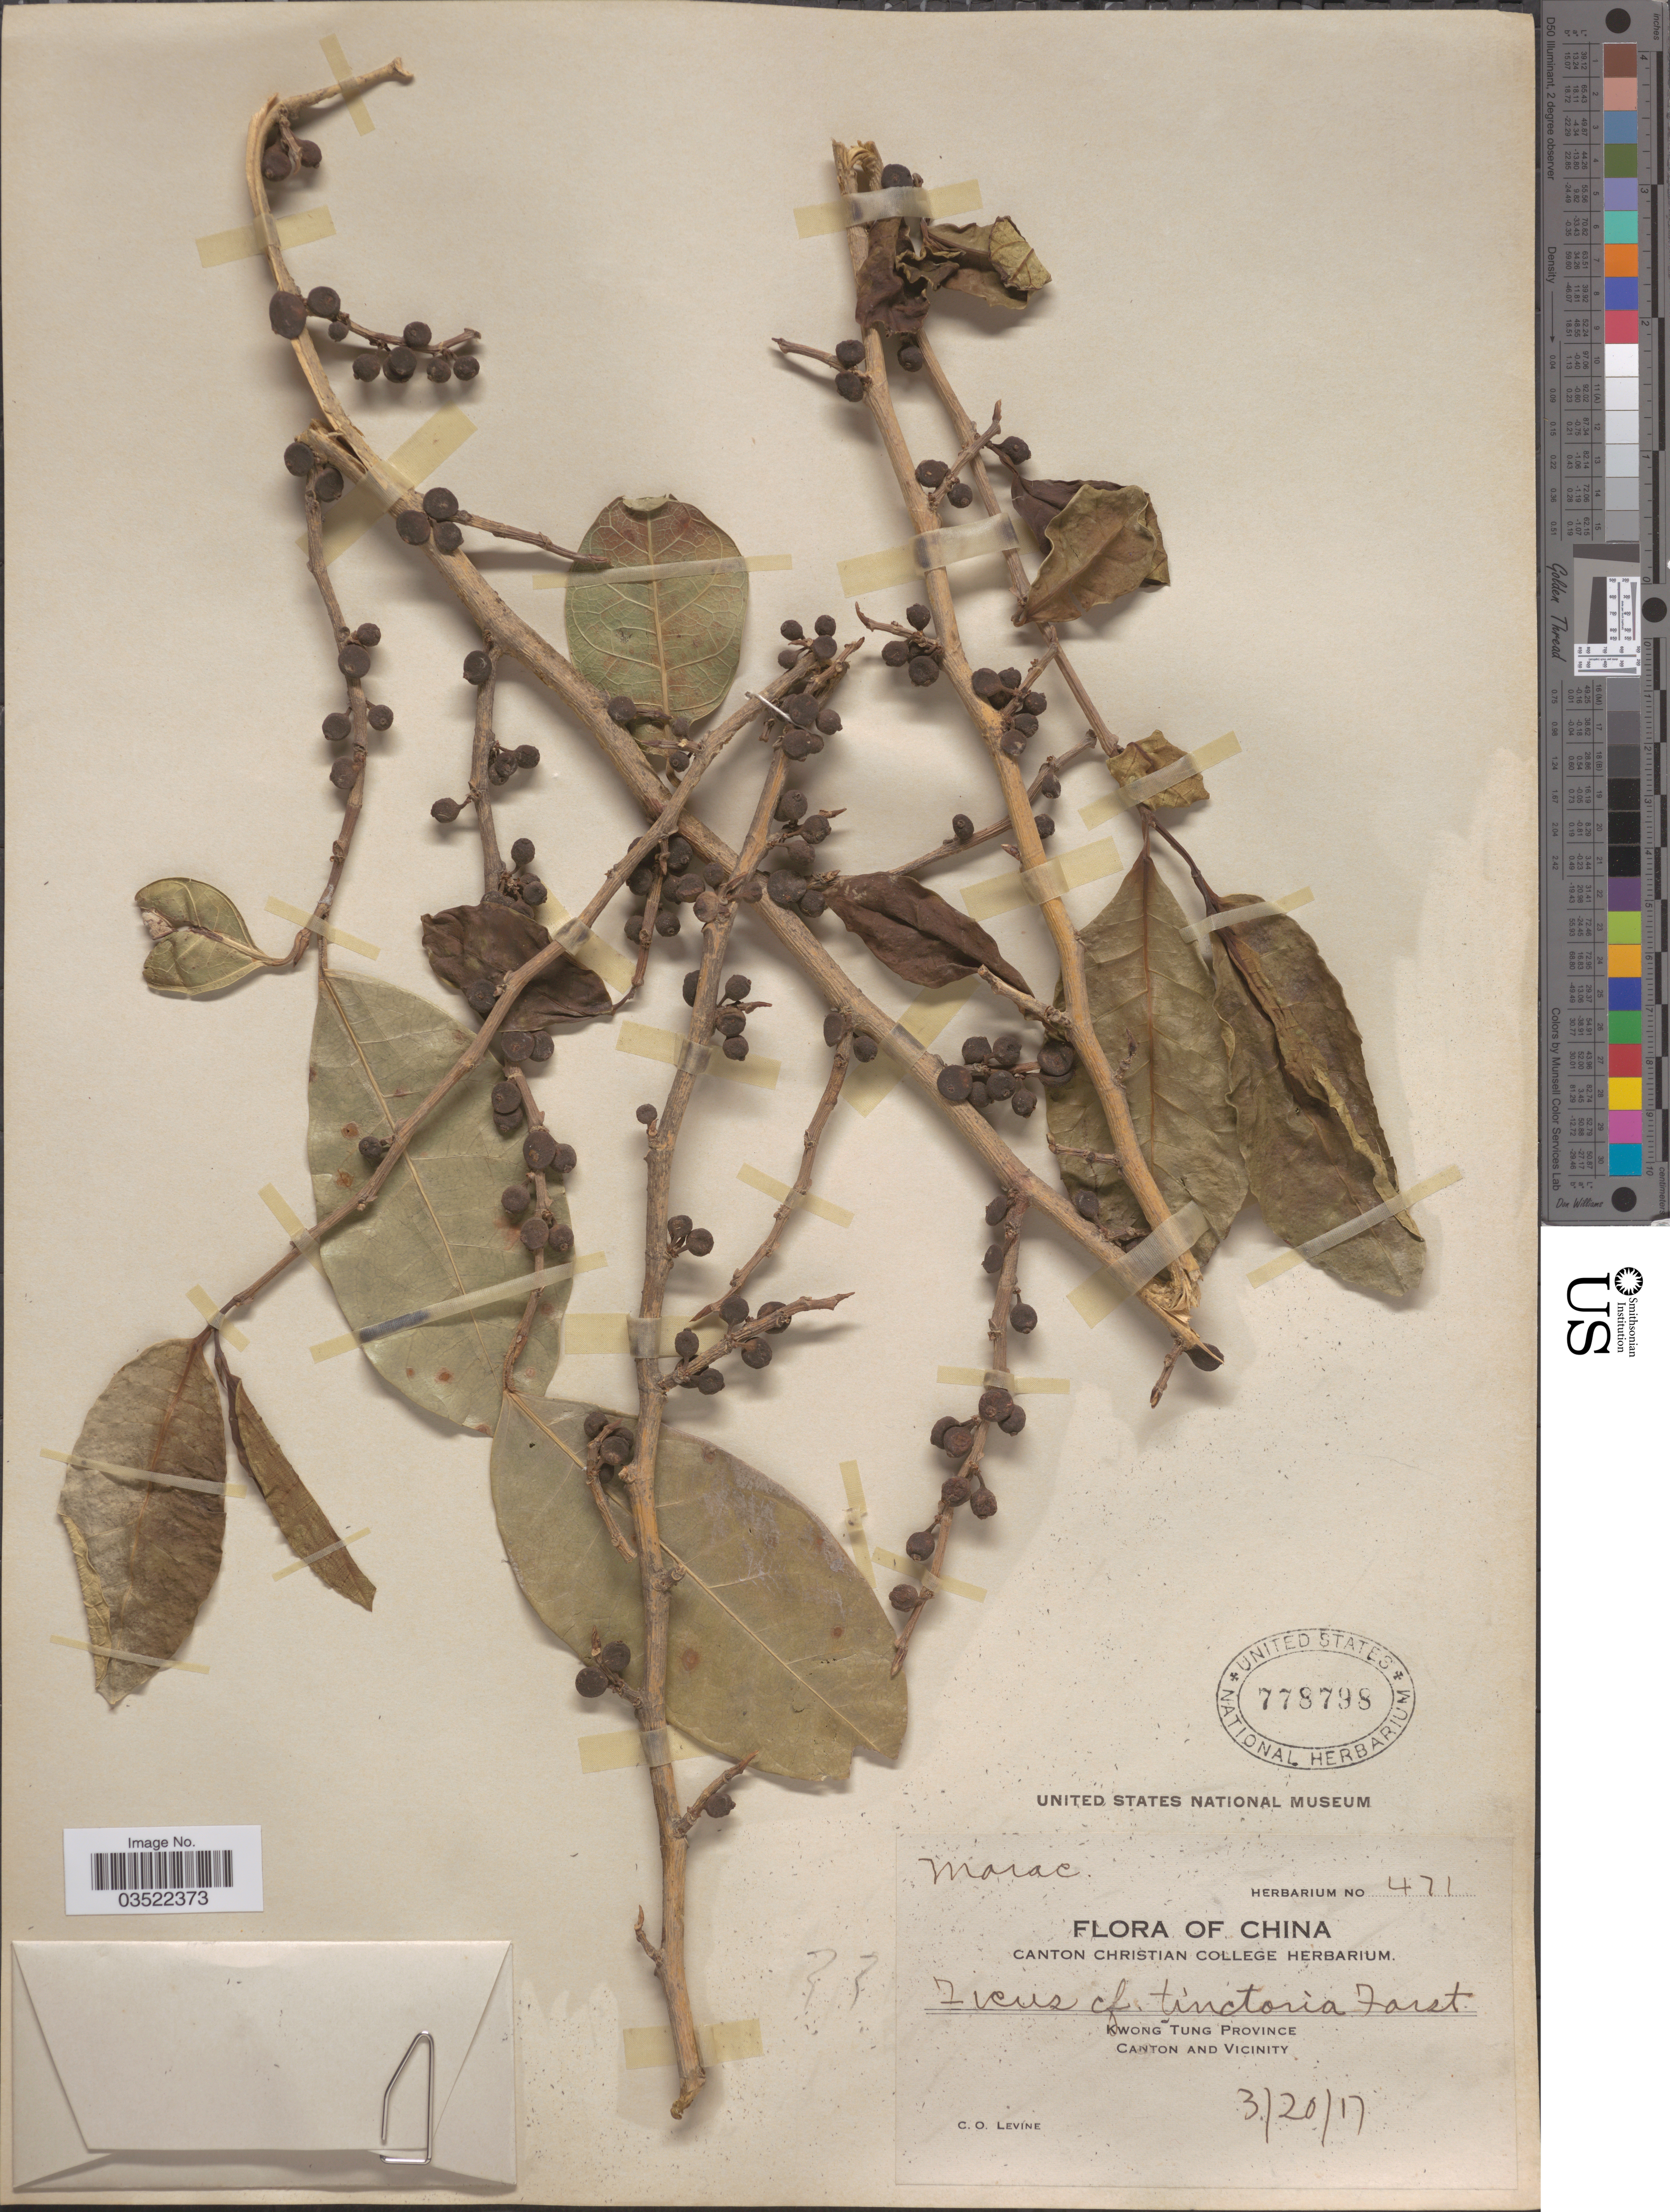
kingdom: Plantae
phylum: Tracheophyta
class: Magnoliopsida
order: Rosales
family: Moraceae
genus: Ficus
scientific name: Ficus tinctoria subsp. gibbosa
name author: (Blume) Corner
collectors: C. O. Levine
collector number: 471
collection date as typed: Transcribed d/m/y: 20/3/17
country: China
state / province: Guangdong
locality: Kwong Tung Province. Canton and Vicinity.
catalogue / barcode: US 778798